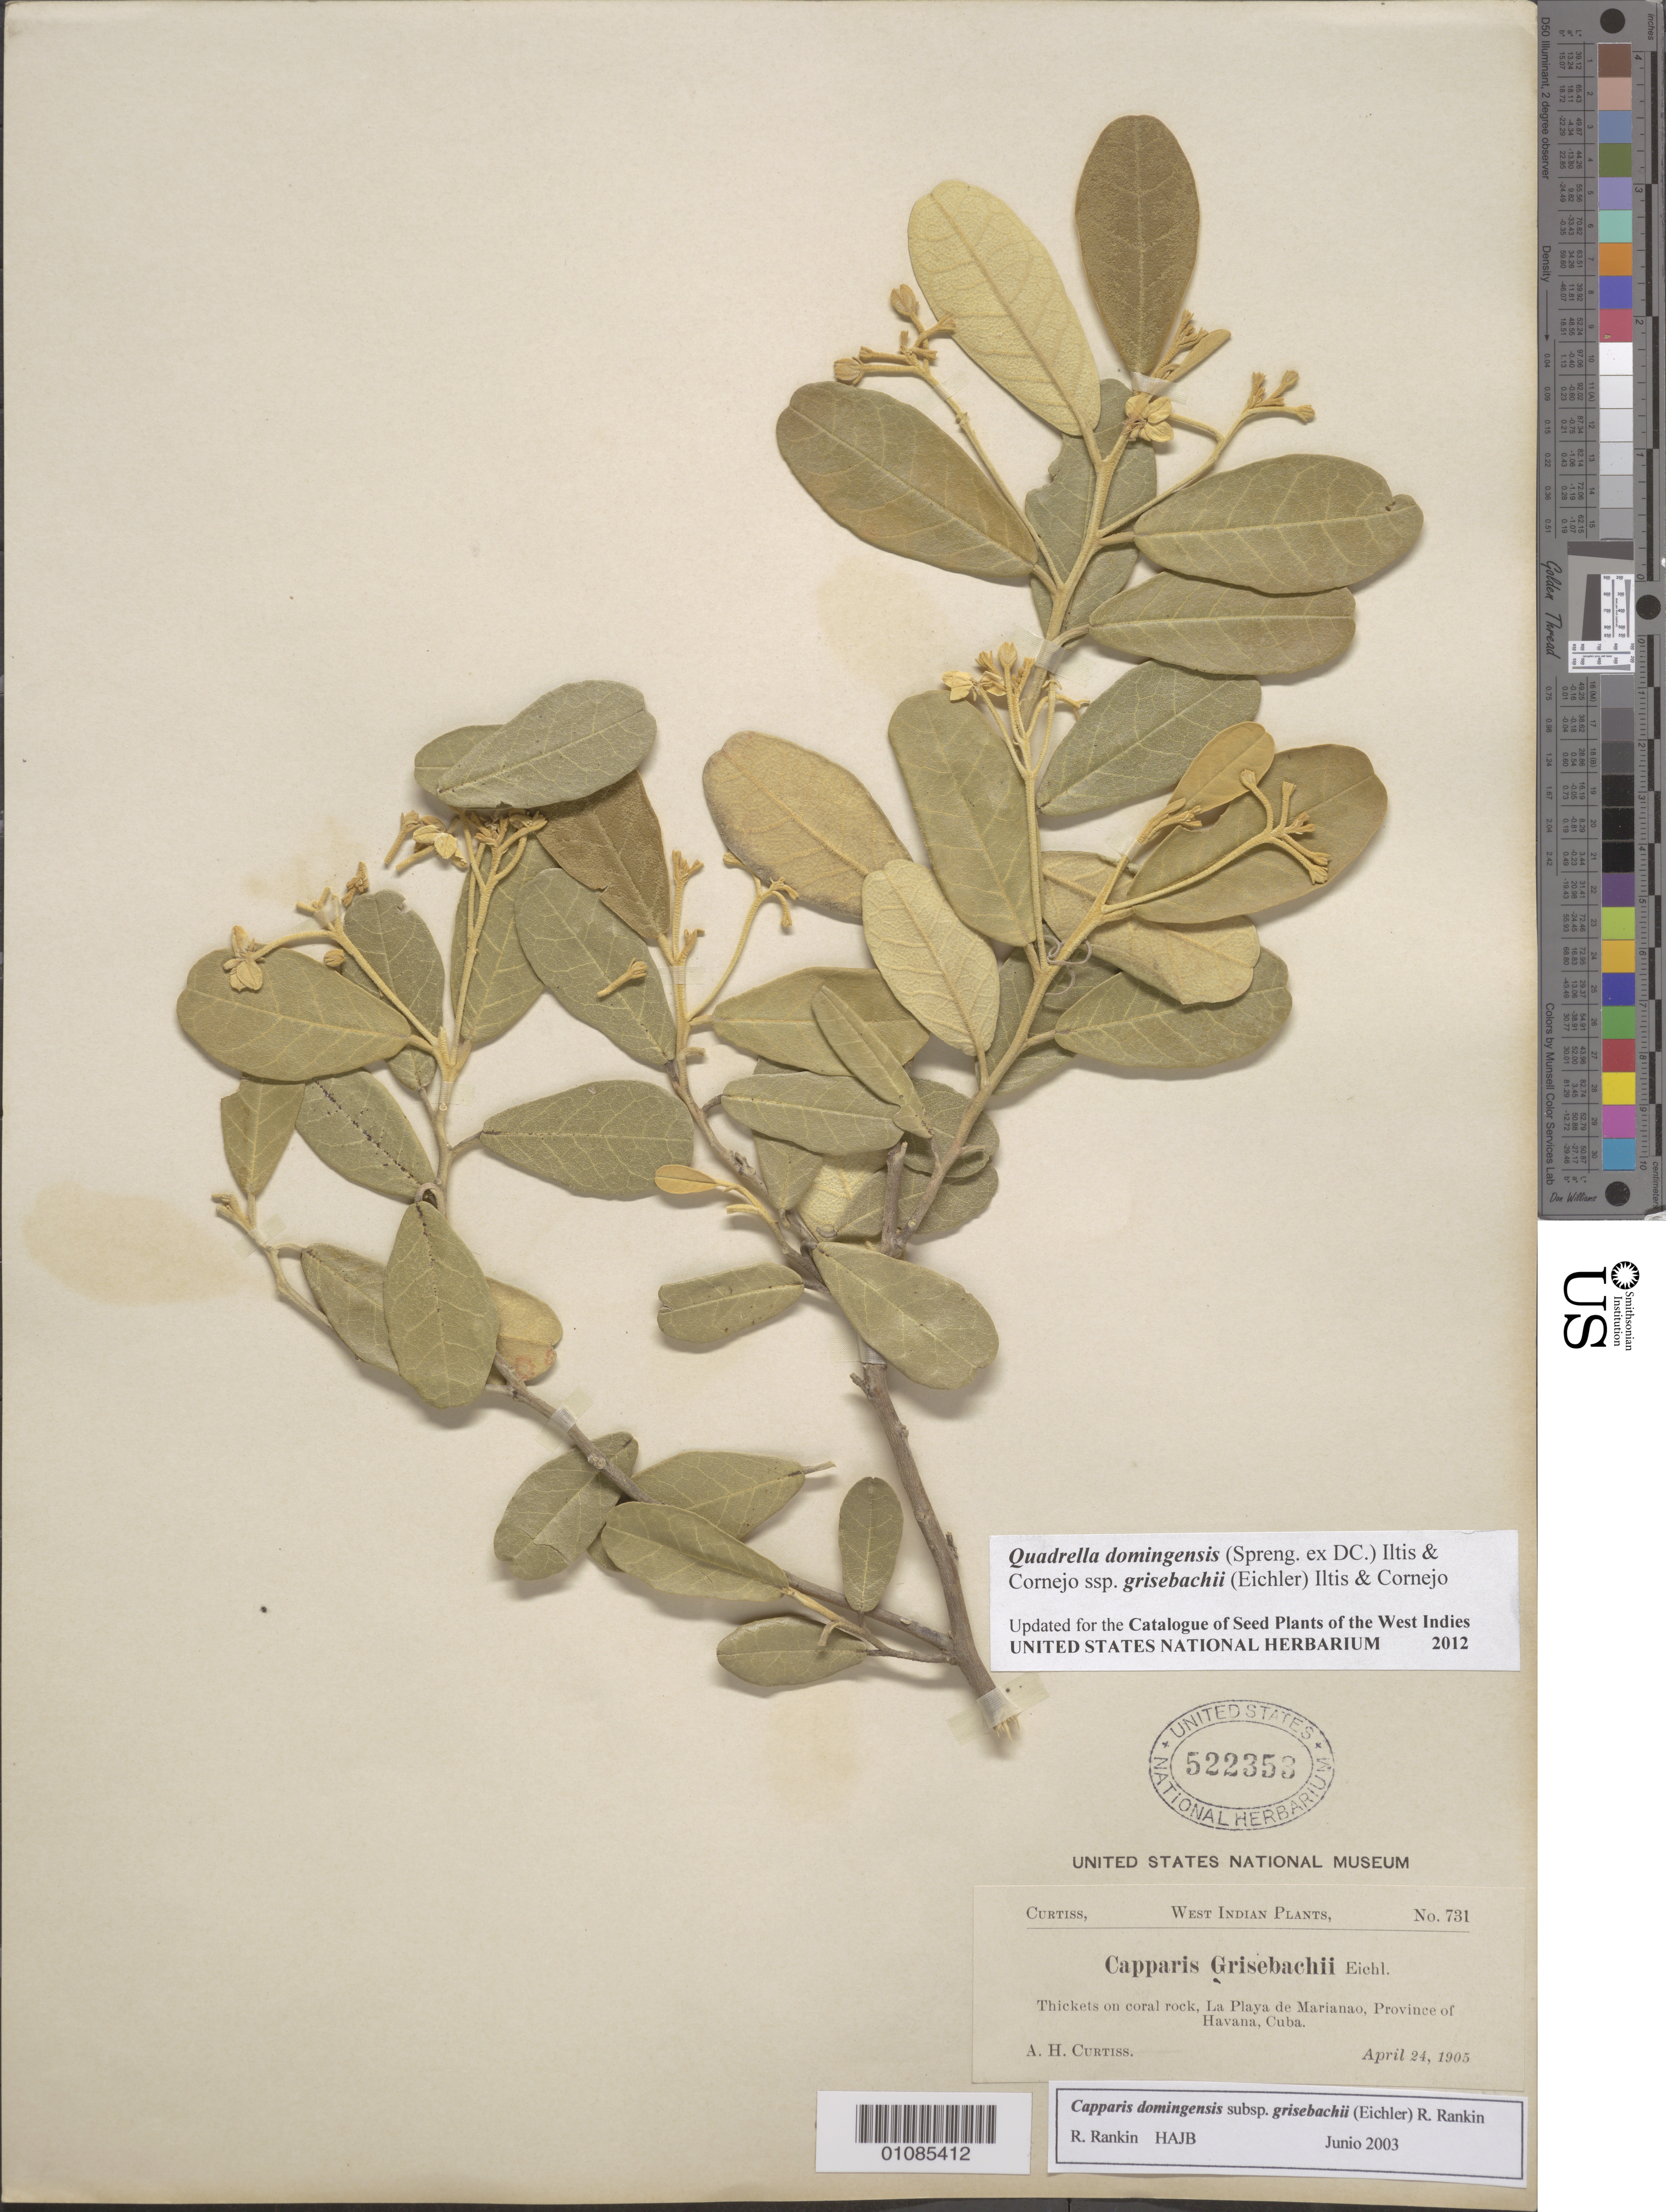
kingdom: Plantae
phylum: Tracheophyta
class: Magnoliopsida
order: Brassicales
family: Capparaceae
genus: Quadrella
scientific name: Quadrella domingensis subsp. grisebachii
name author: (Eichler) Cornejo & Iltis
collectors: A. H. Curtiss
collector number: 731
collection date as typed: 24 Apr 1905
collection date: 1905-04-24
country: Cuba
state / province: La Habana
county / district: Municipio Playa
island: Cuba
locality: La Playa de Marianao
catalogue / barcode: US 522353